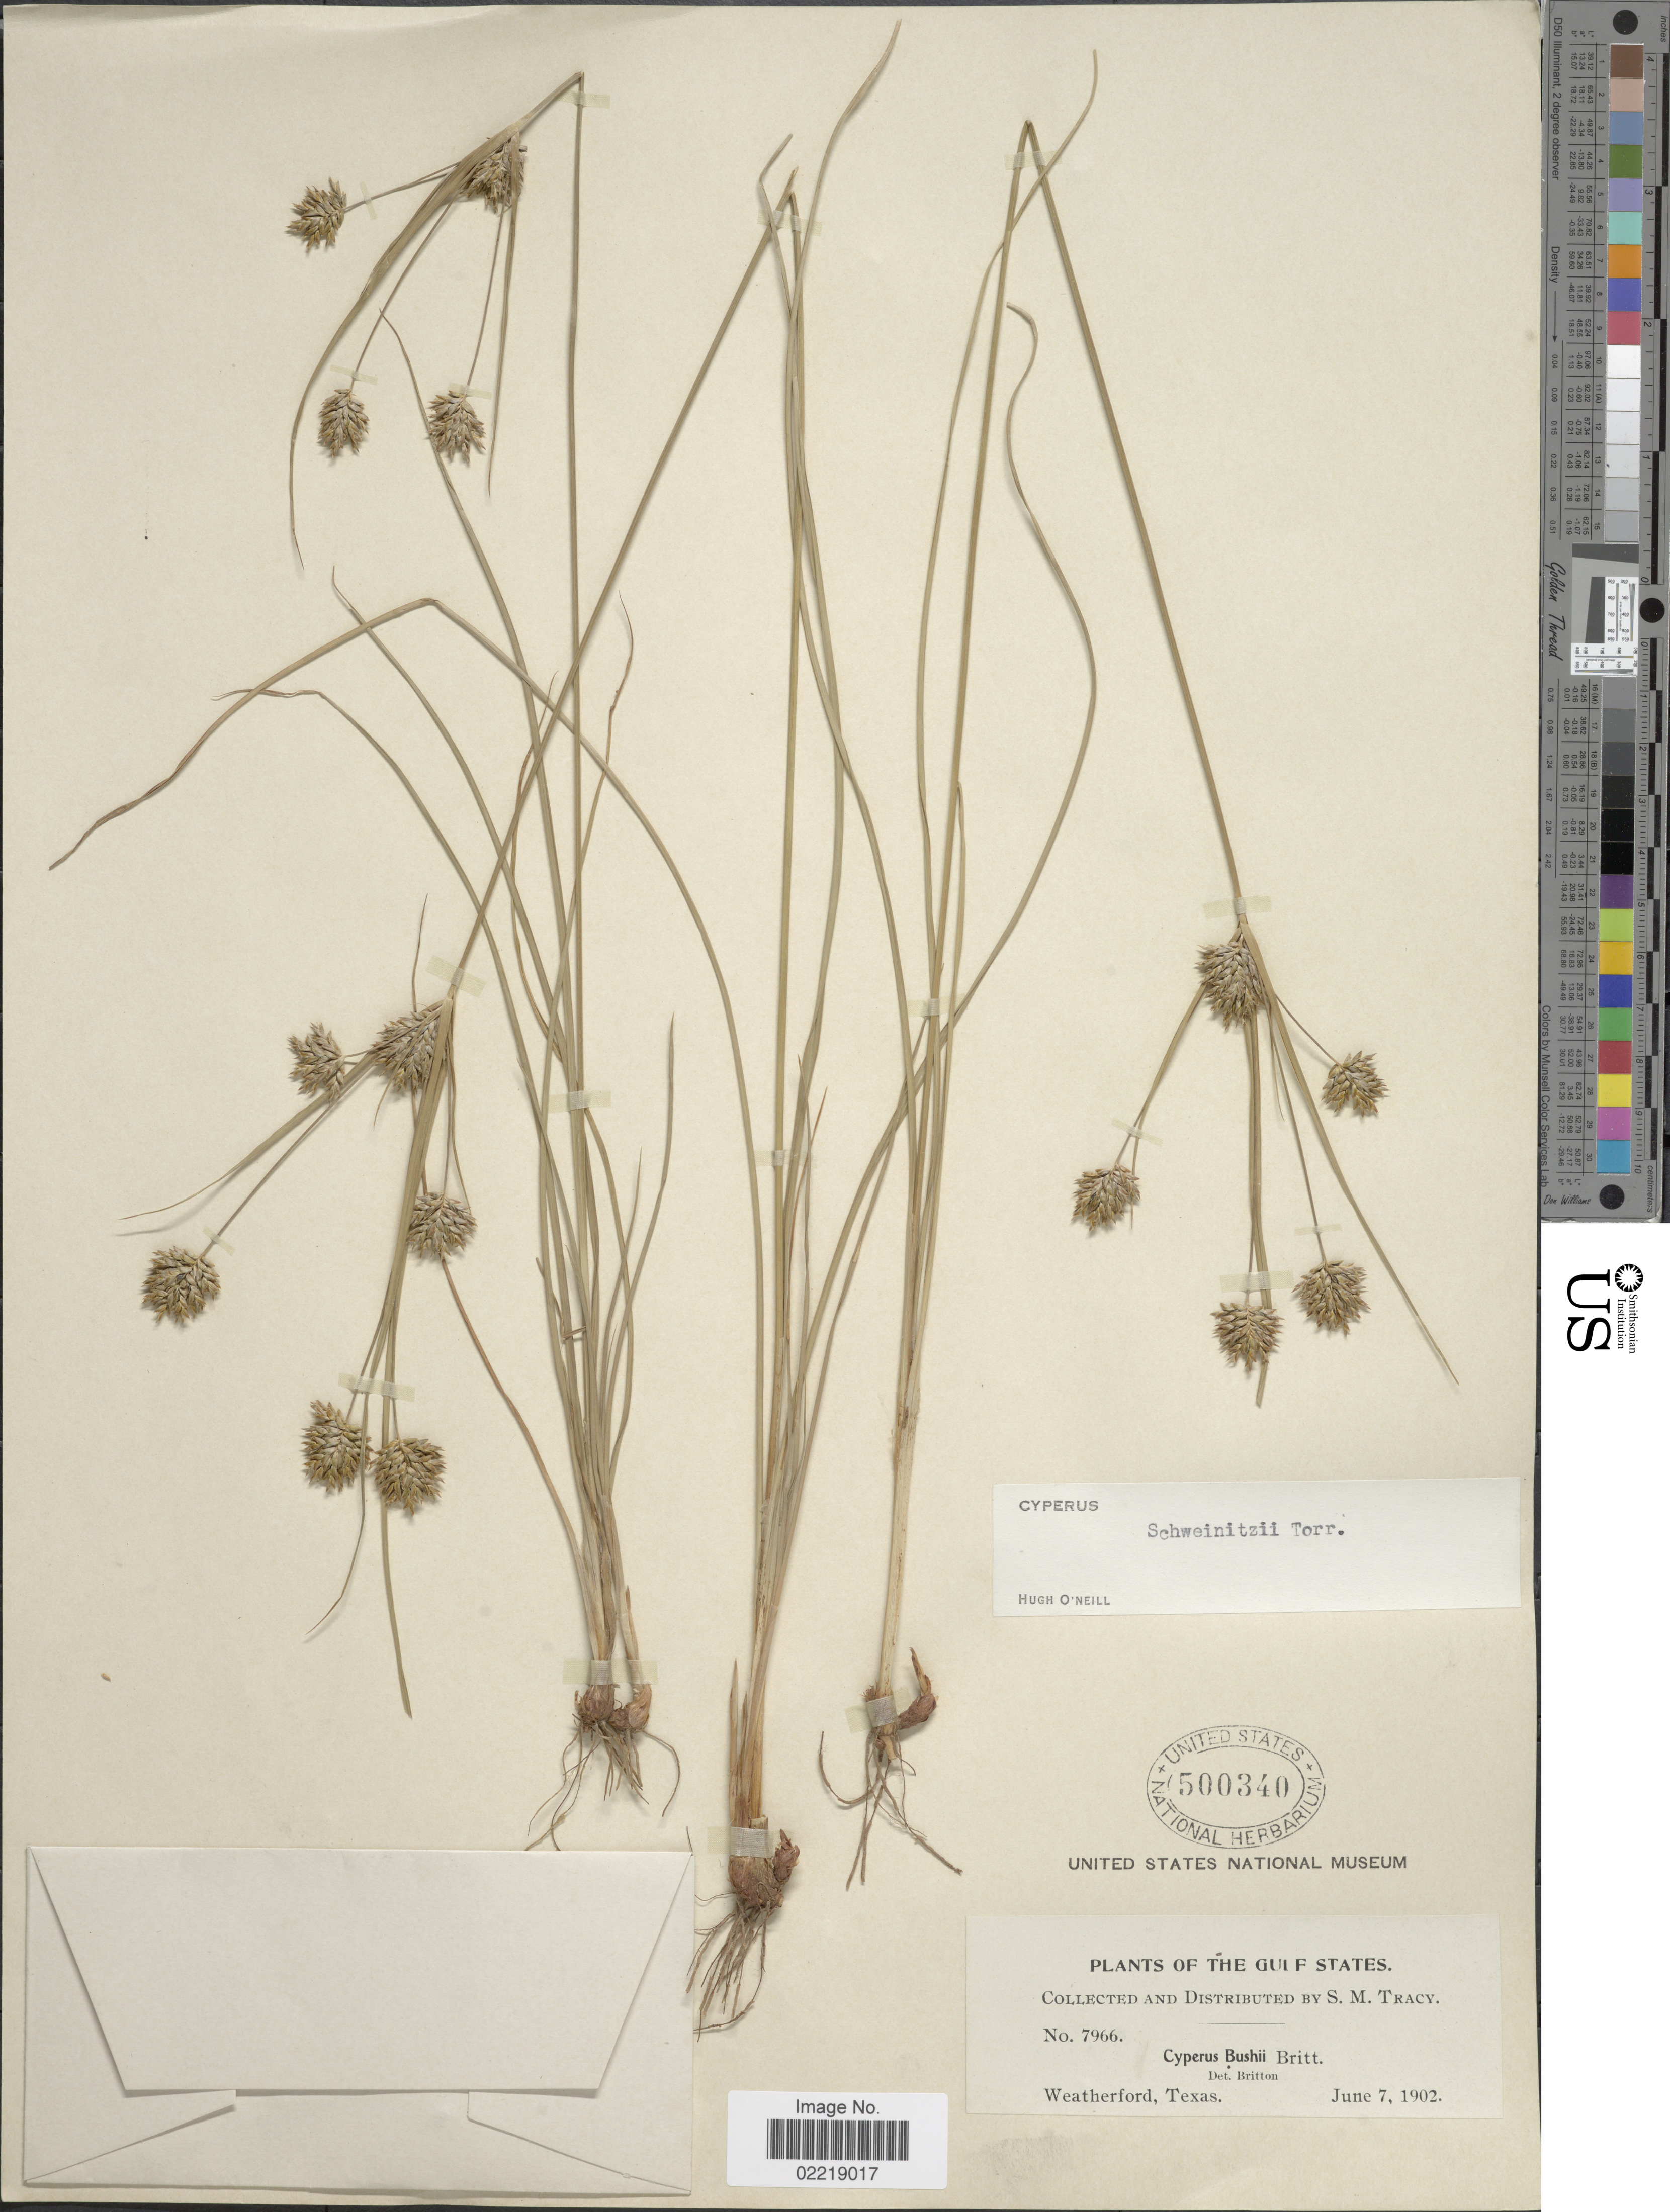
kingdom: Plantae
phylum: Tracheophyta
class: Liliopsida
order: Poales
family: Cyperaceae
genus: Cyperus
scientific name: Cyperus schweinitzii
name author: Torr.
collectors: S. M. Tracy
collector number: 7966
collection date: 1902-06-07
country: United States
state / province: Texas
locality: The Gulf States, Weatherford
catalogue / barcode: US 500340